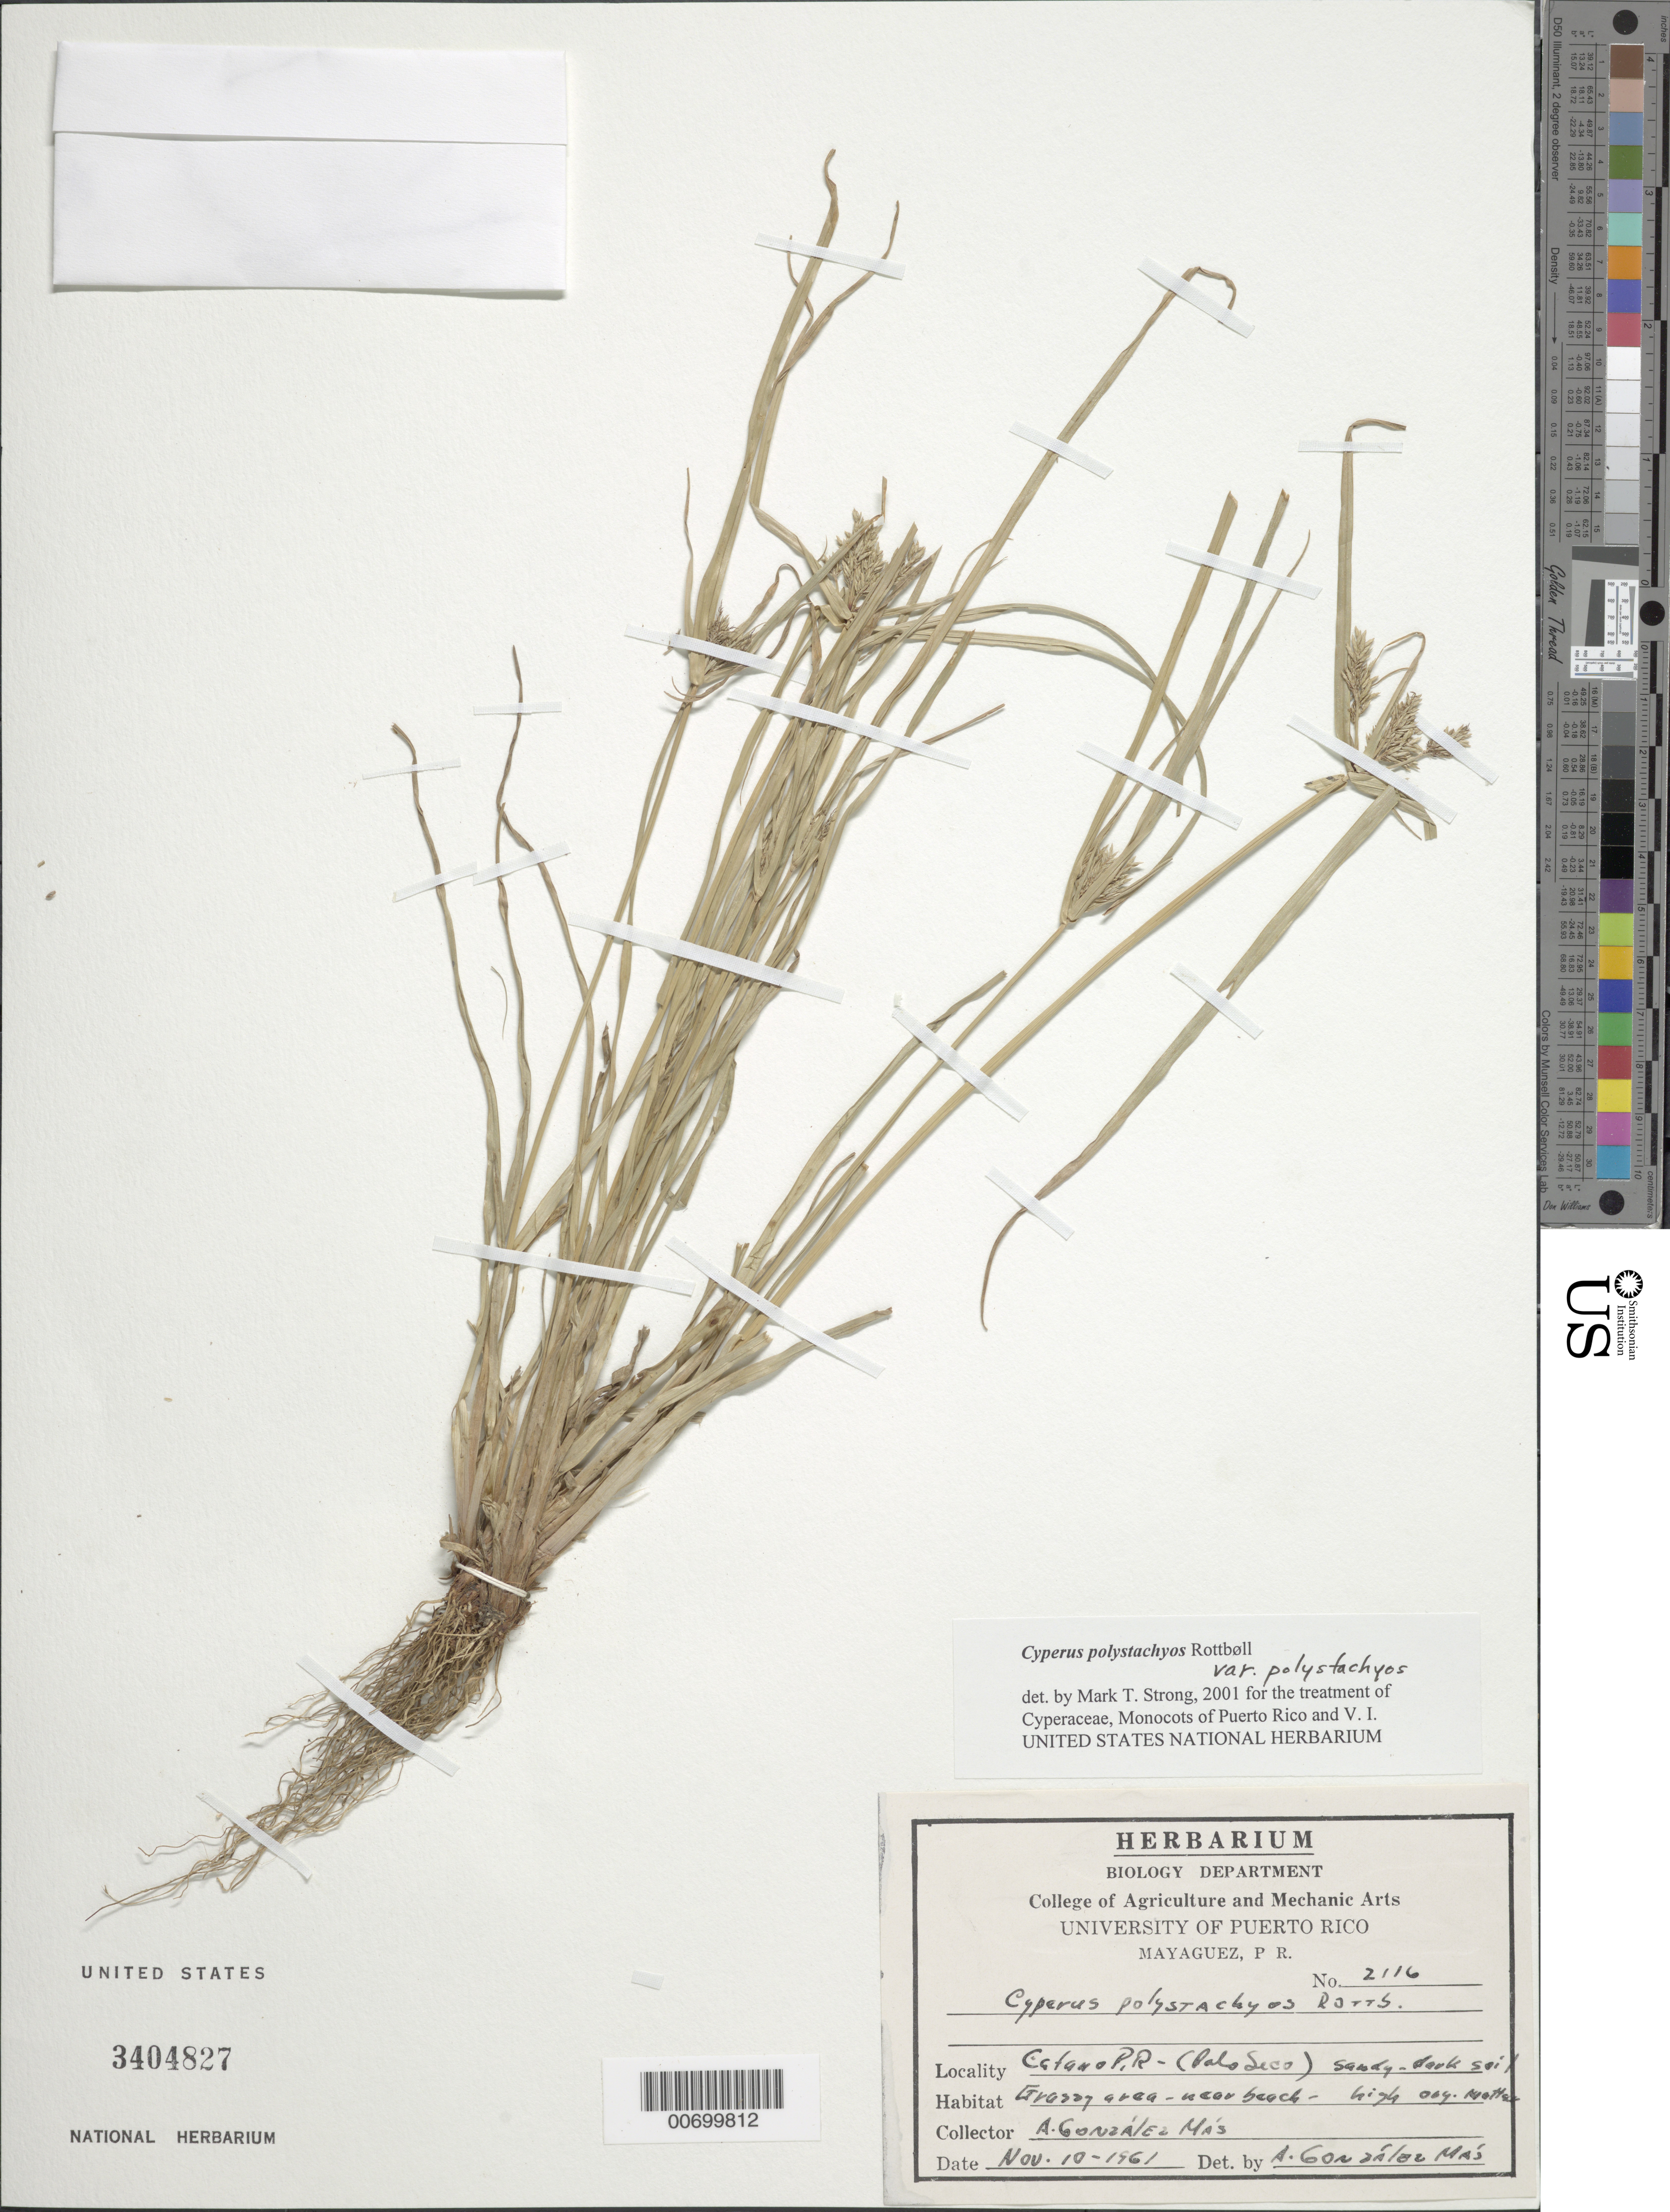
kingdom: Plantae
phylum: Tracheophyta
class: Liliopsida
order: Poales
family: Cyperaceae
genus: Cyperus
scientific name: Cyperus polystachyos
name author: Rottb.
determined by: Strong, M. T., (US), Smithsonian Institution - National Museum of Natural History (UNITED STATES)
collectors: A. González Más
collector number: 2116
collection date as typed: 10 Nov 1961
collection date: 1961-11-10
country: Puerto Rico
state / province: Cataño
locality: Cataño: Palo Seco.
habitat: Sandy dark soil, grassy area near beach.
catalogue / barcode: US 3404827